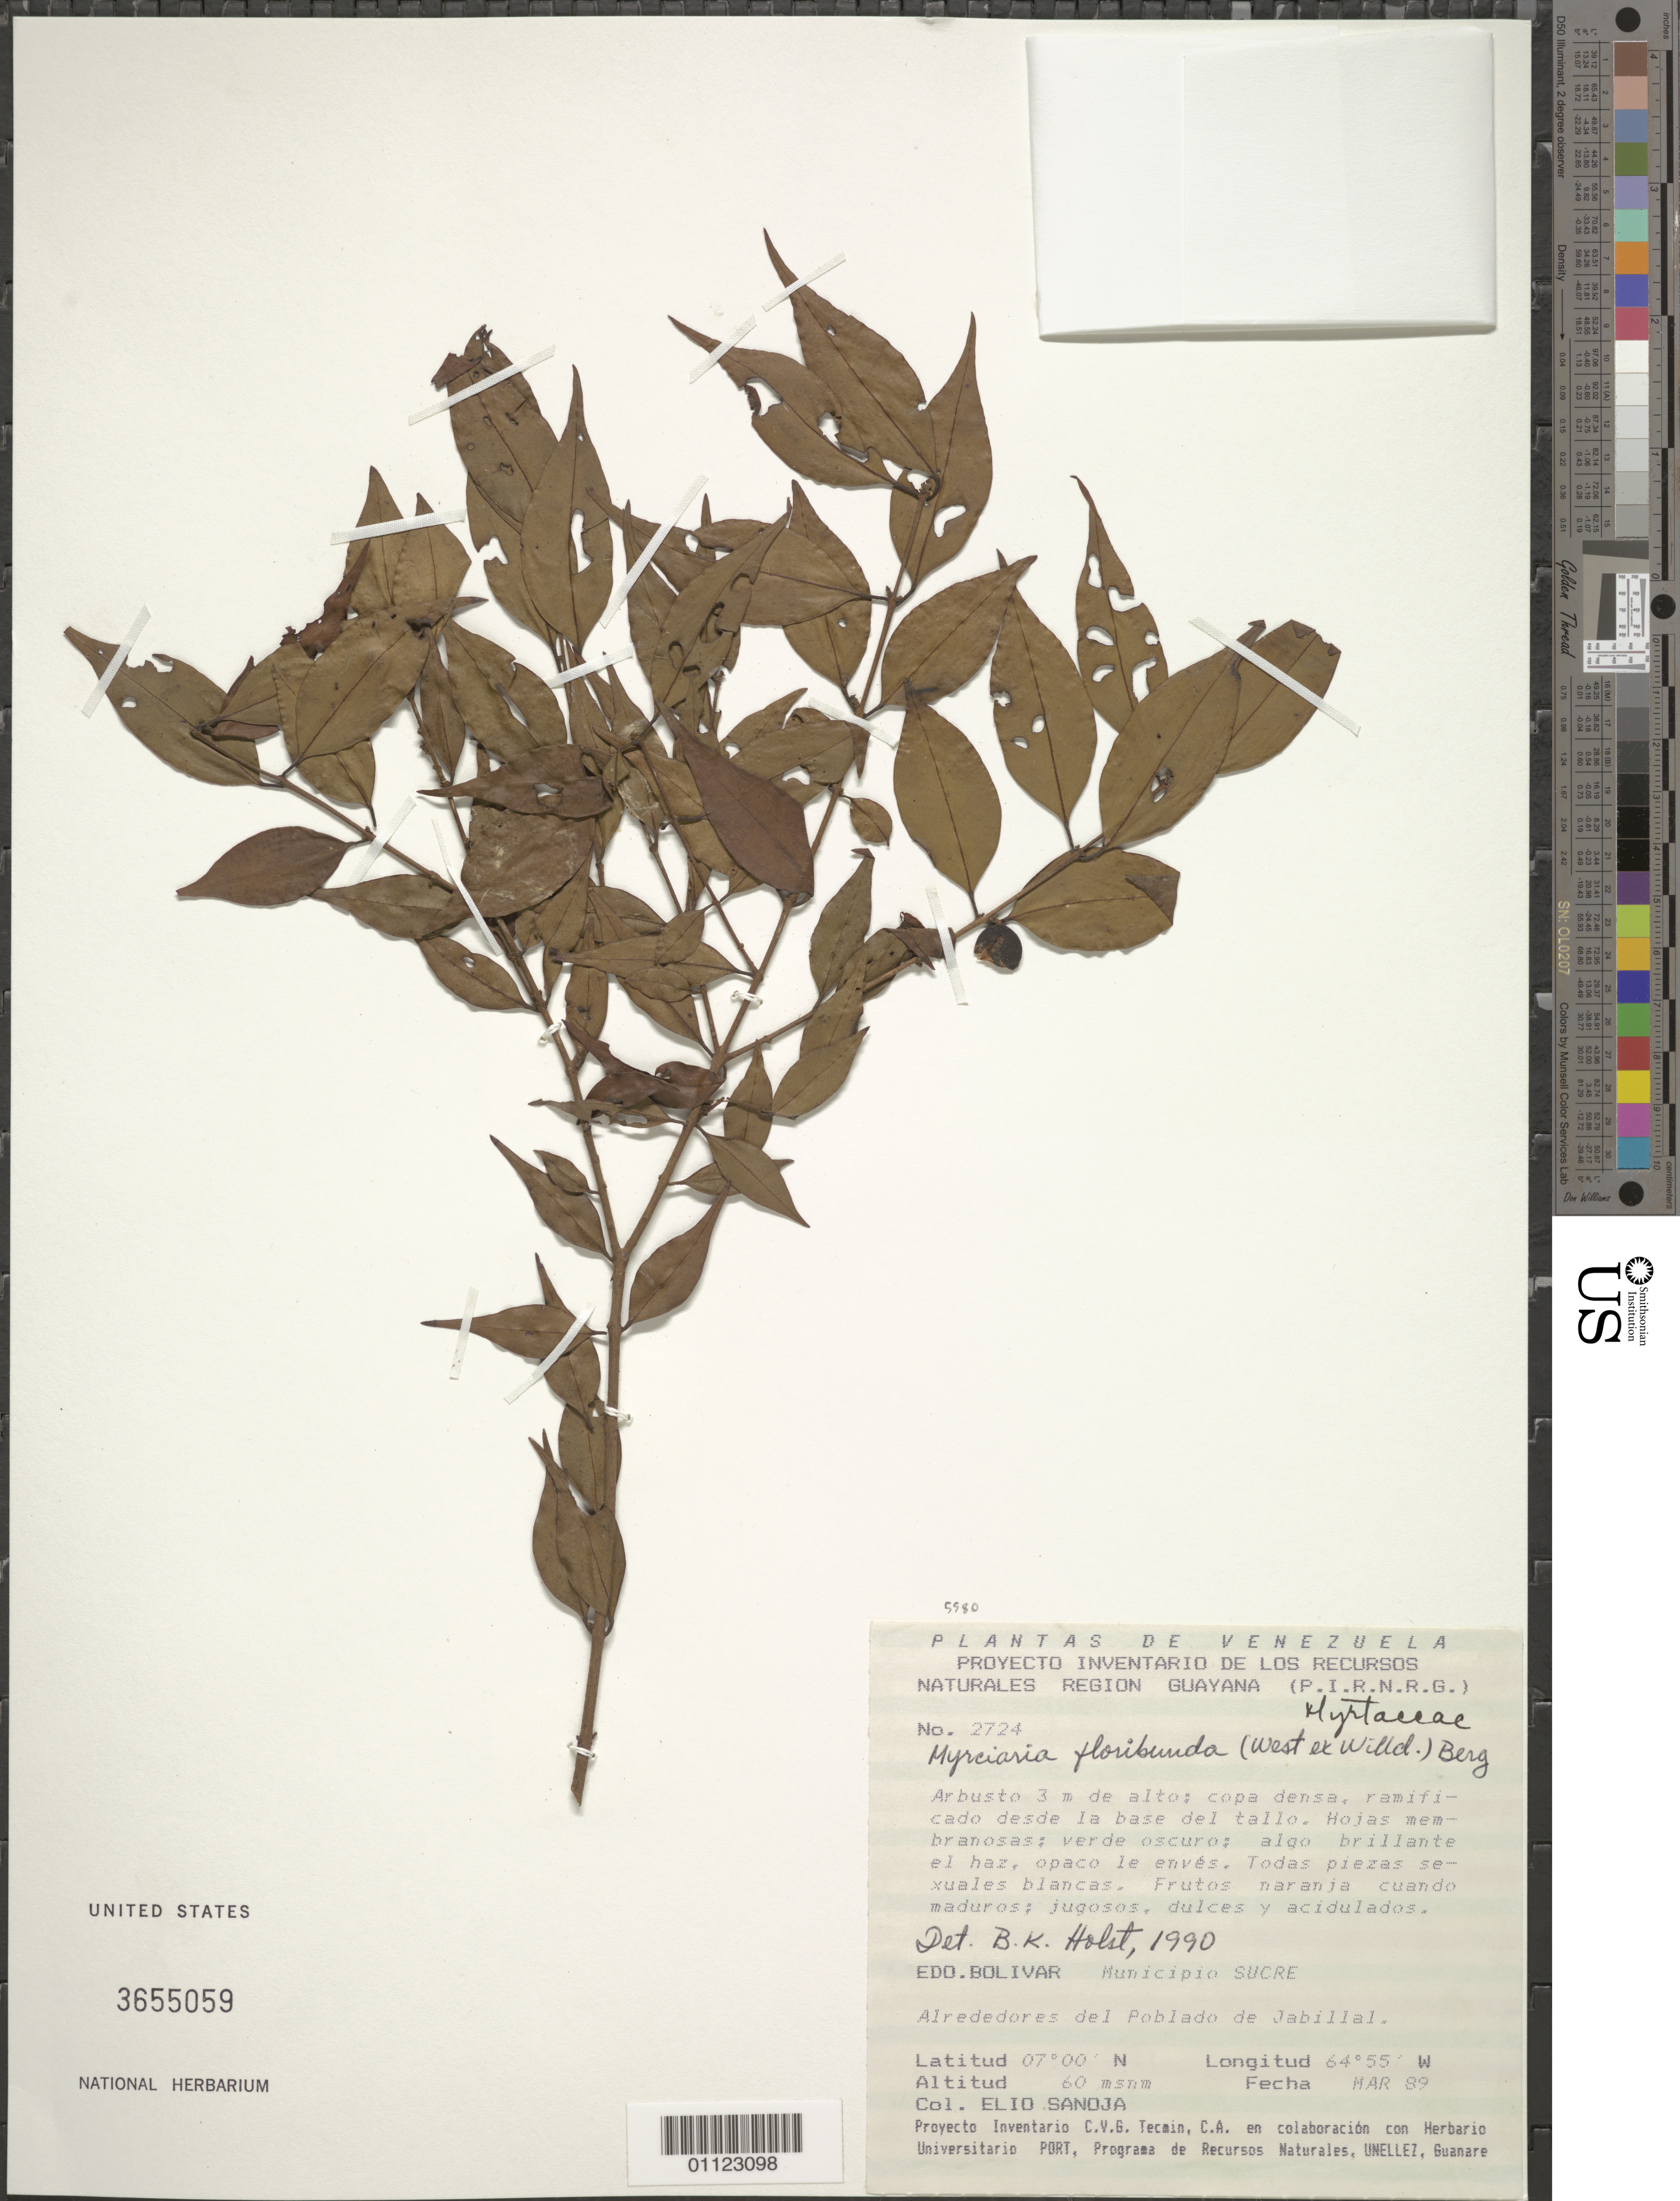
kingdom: Plantae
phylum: Tracheophyta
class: Magnoliopsida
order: Myrtales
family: Myrtaceae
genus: Myrciaria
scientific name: Myrciaria floribunda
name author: (H. West ex Willd.) O. Berg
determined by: Holst, Bruce K.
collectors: E. Sanoja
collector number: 2724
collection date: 1989-03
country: Venezuela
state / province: Bolívar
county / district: Sucre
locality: Alrededores del Poblado de Jabillal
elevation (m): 60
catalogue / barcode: US 3655059